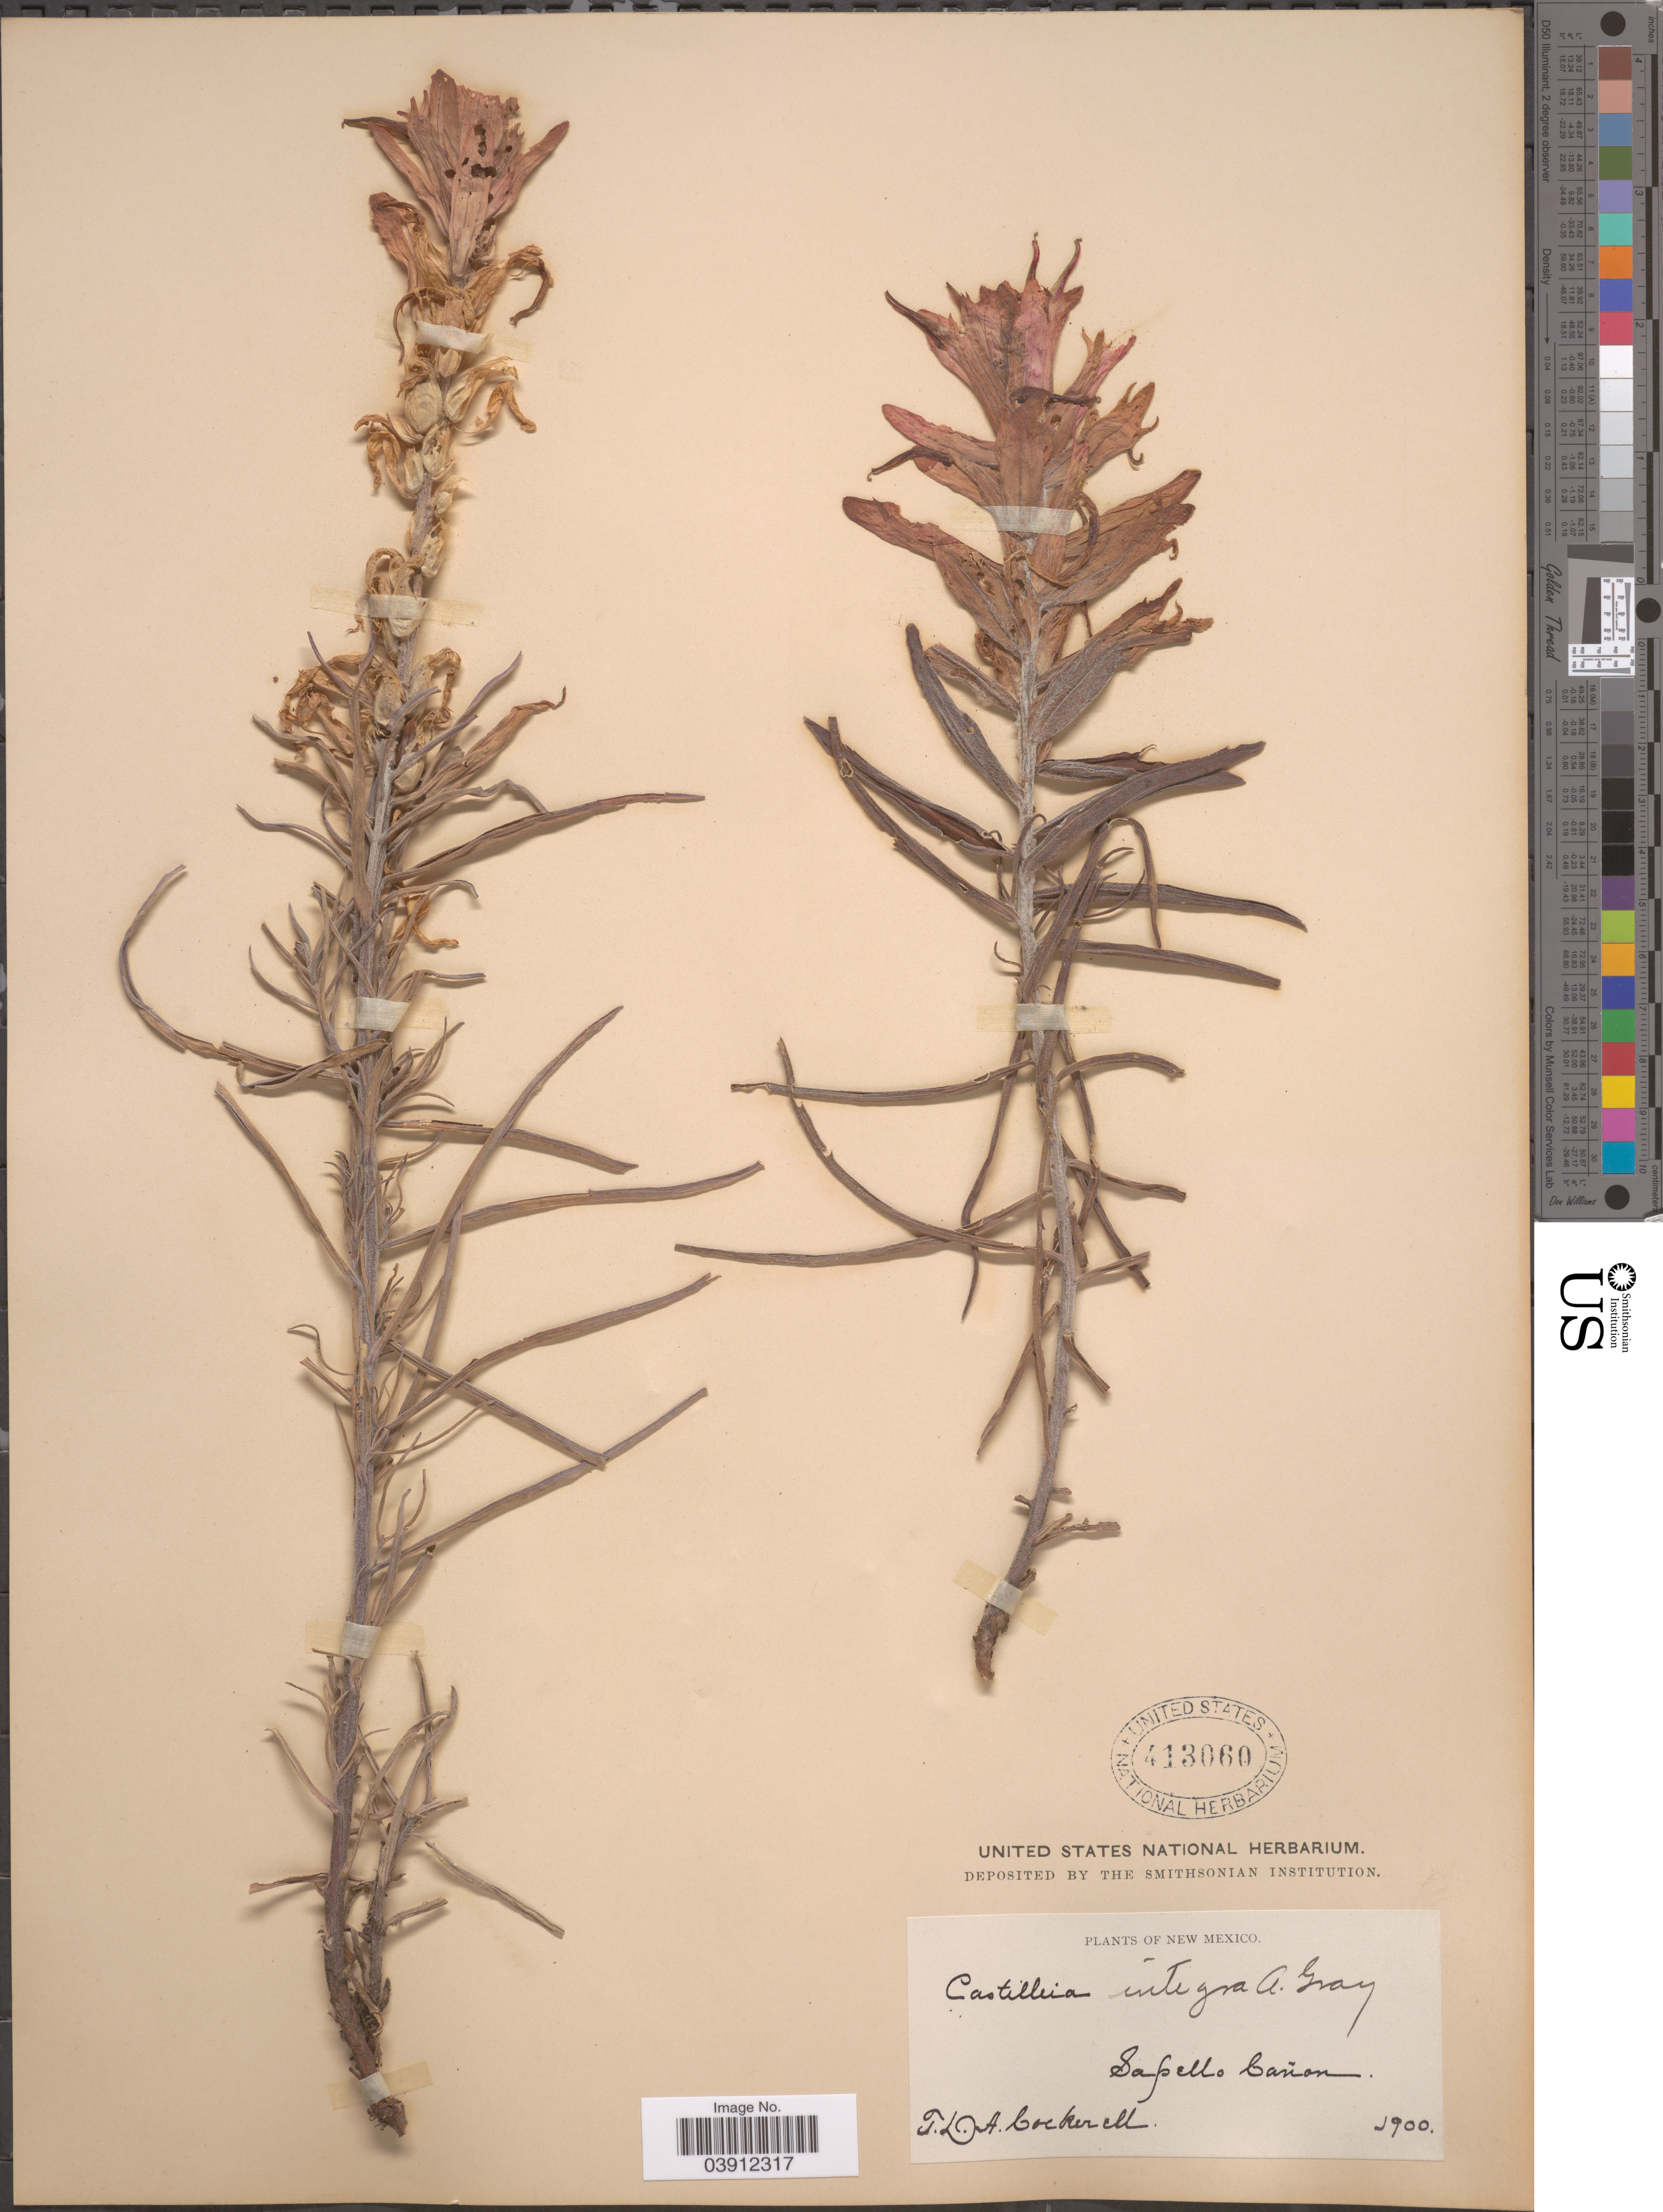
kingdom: Plantae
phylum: Tracheophyta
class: Magnoliopsida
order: Lamiales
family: Orobanchaceae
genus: Castilleja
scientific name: Castilleja integra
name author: A. Gray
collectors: T. Cockerell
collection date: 1900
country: United States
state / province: New Mexico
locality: Sapello Cañon.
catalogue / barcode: US 413060